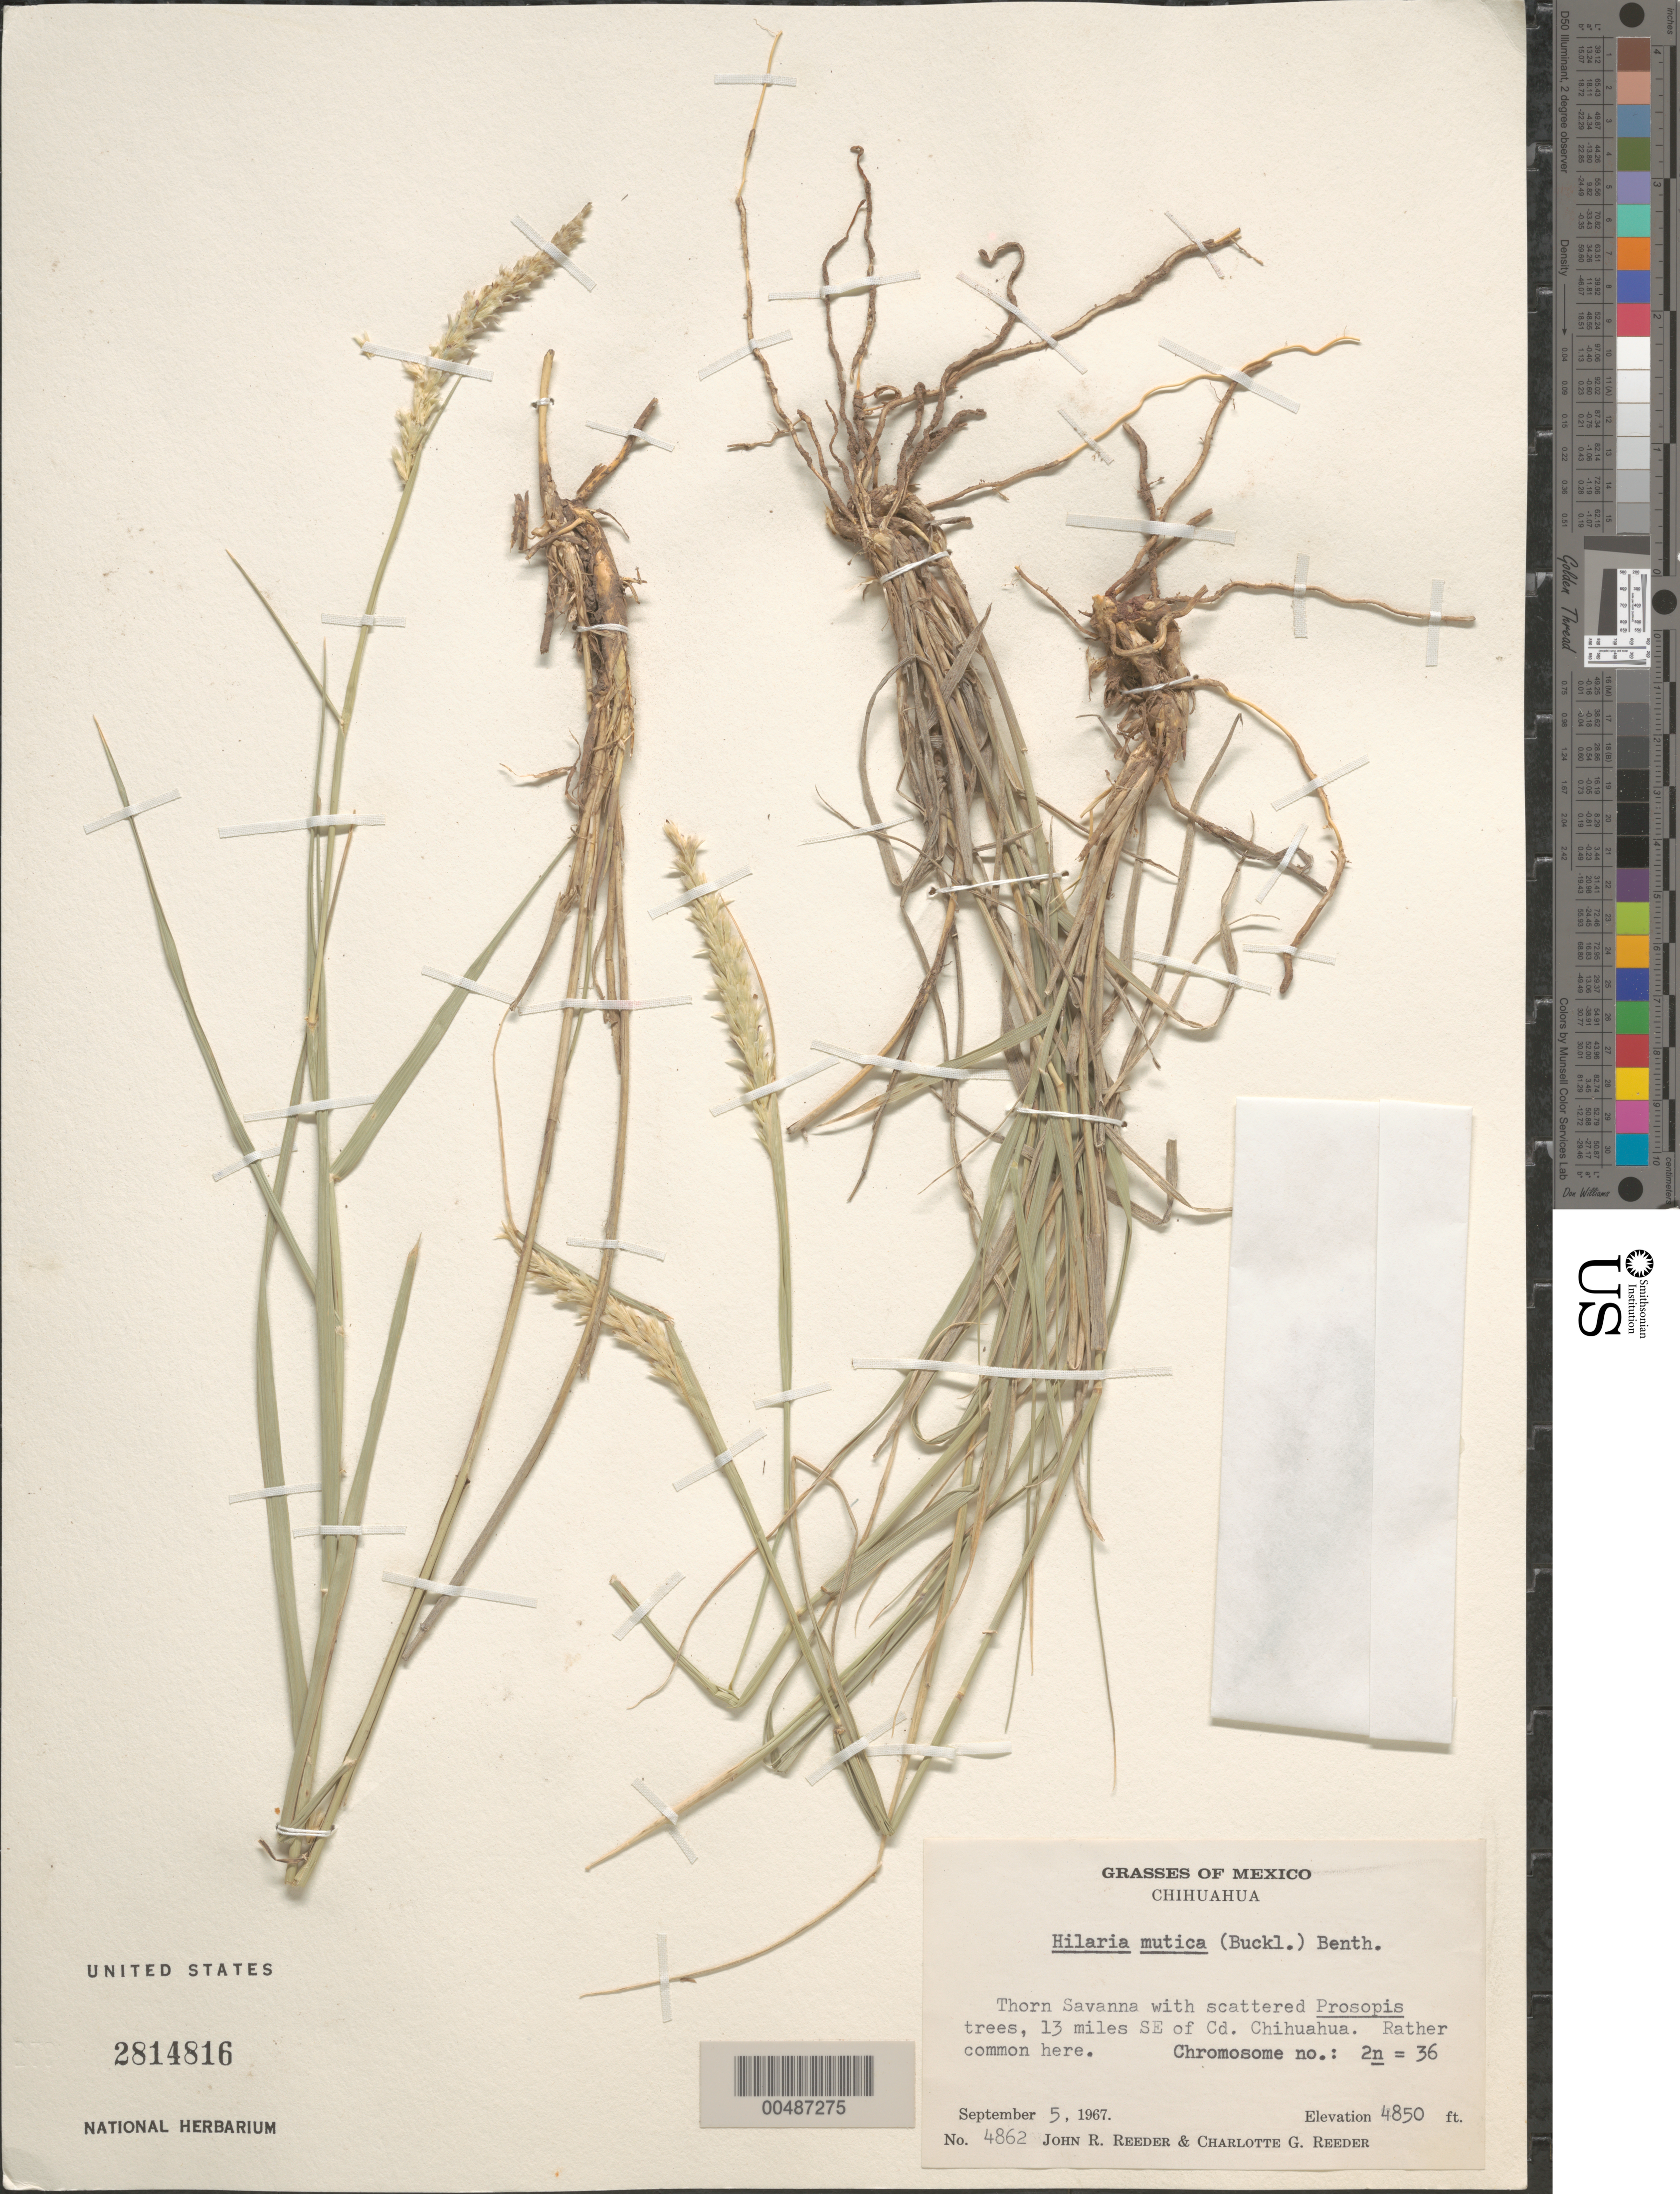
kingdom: Plantae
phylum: Tracheophyta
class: Liliopsida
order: Poales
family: Poaceae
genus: Hilaria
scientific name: Hilaria mutica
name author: (Buckley) Benth.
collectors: J. R. Reeder & C. G. Reeder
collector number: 4862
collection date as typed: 5 Sep 1967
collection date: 1967-09-05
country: Mexico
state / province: Chihuahua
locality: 13 mi SE of Cd. Chihuahua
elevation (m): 1478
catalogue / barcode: US 2814816